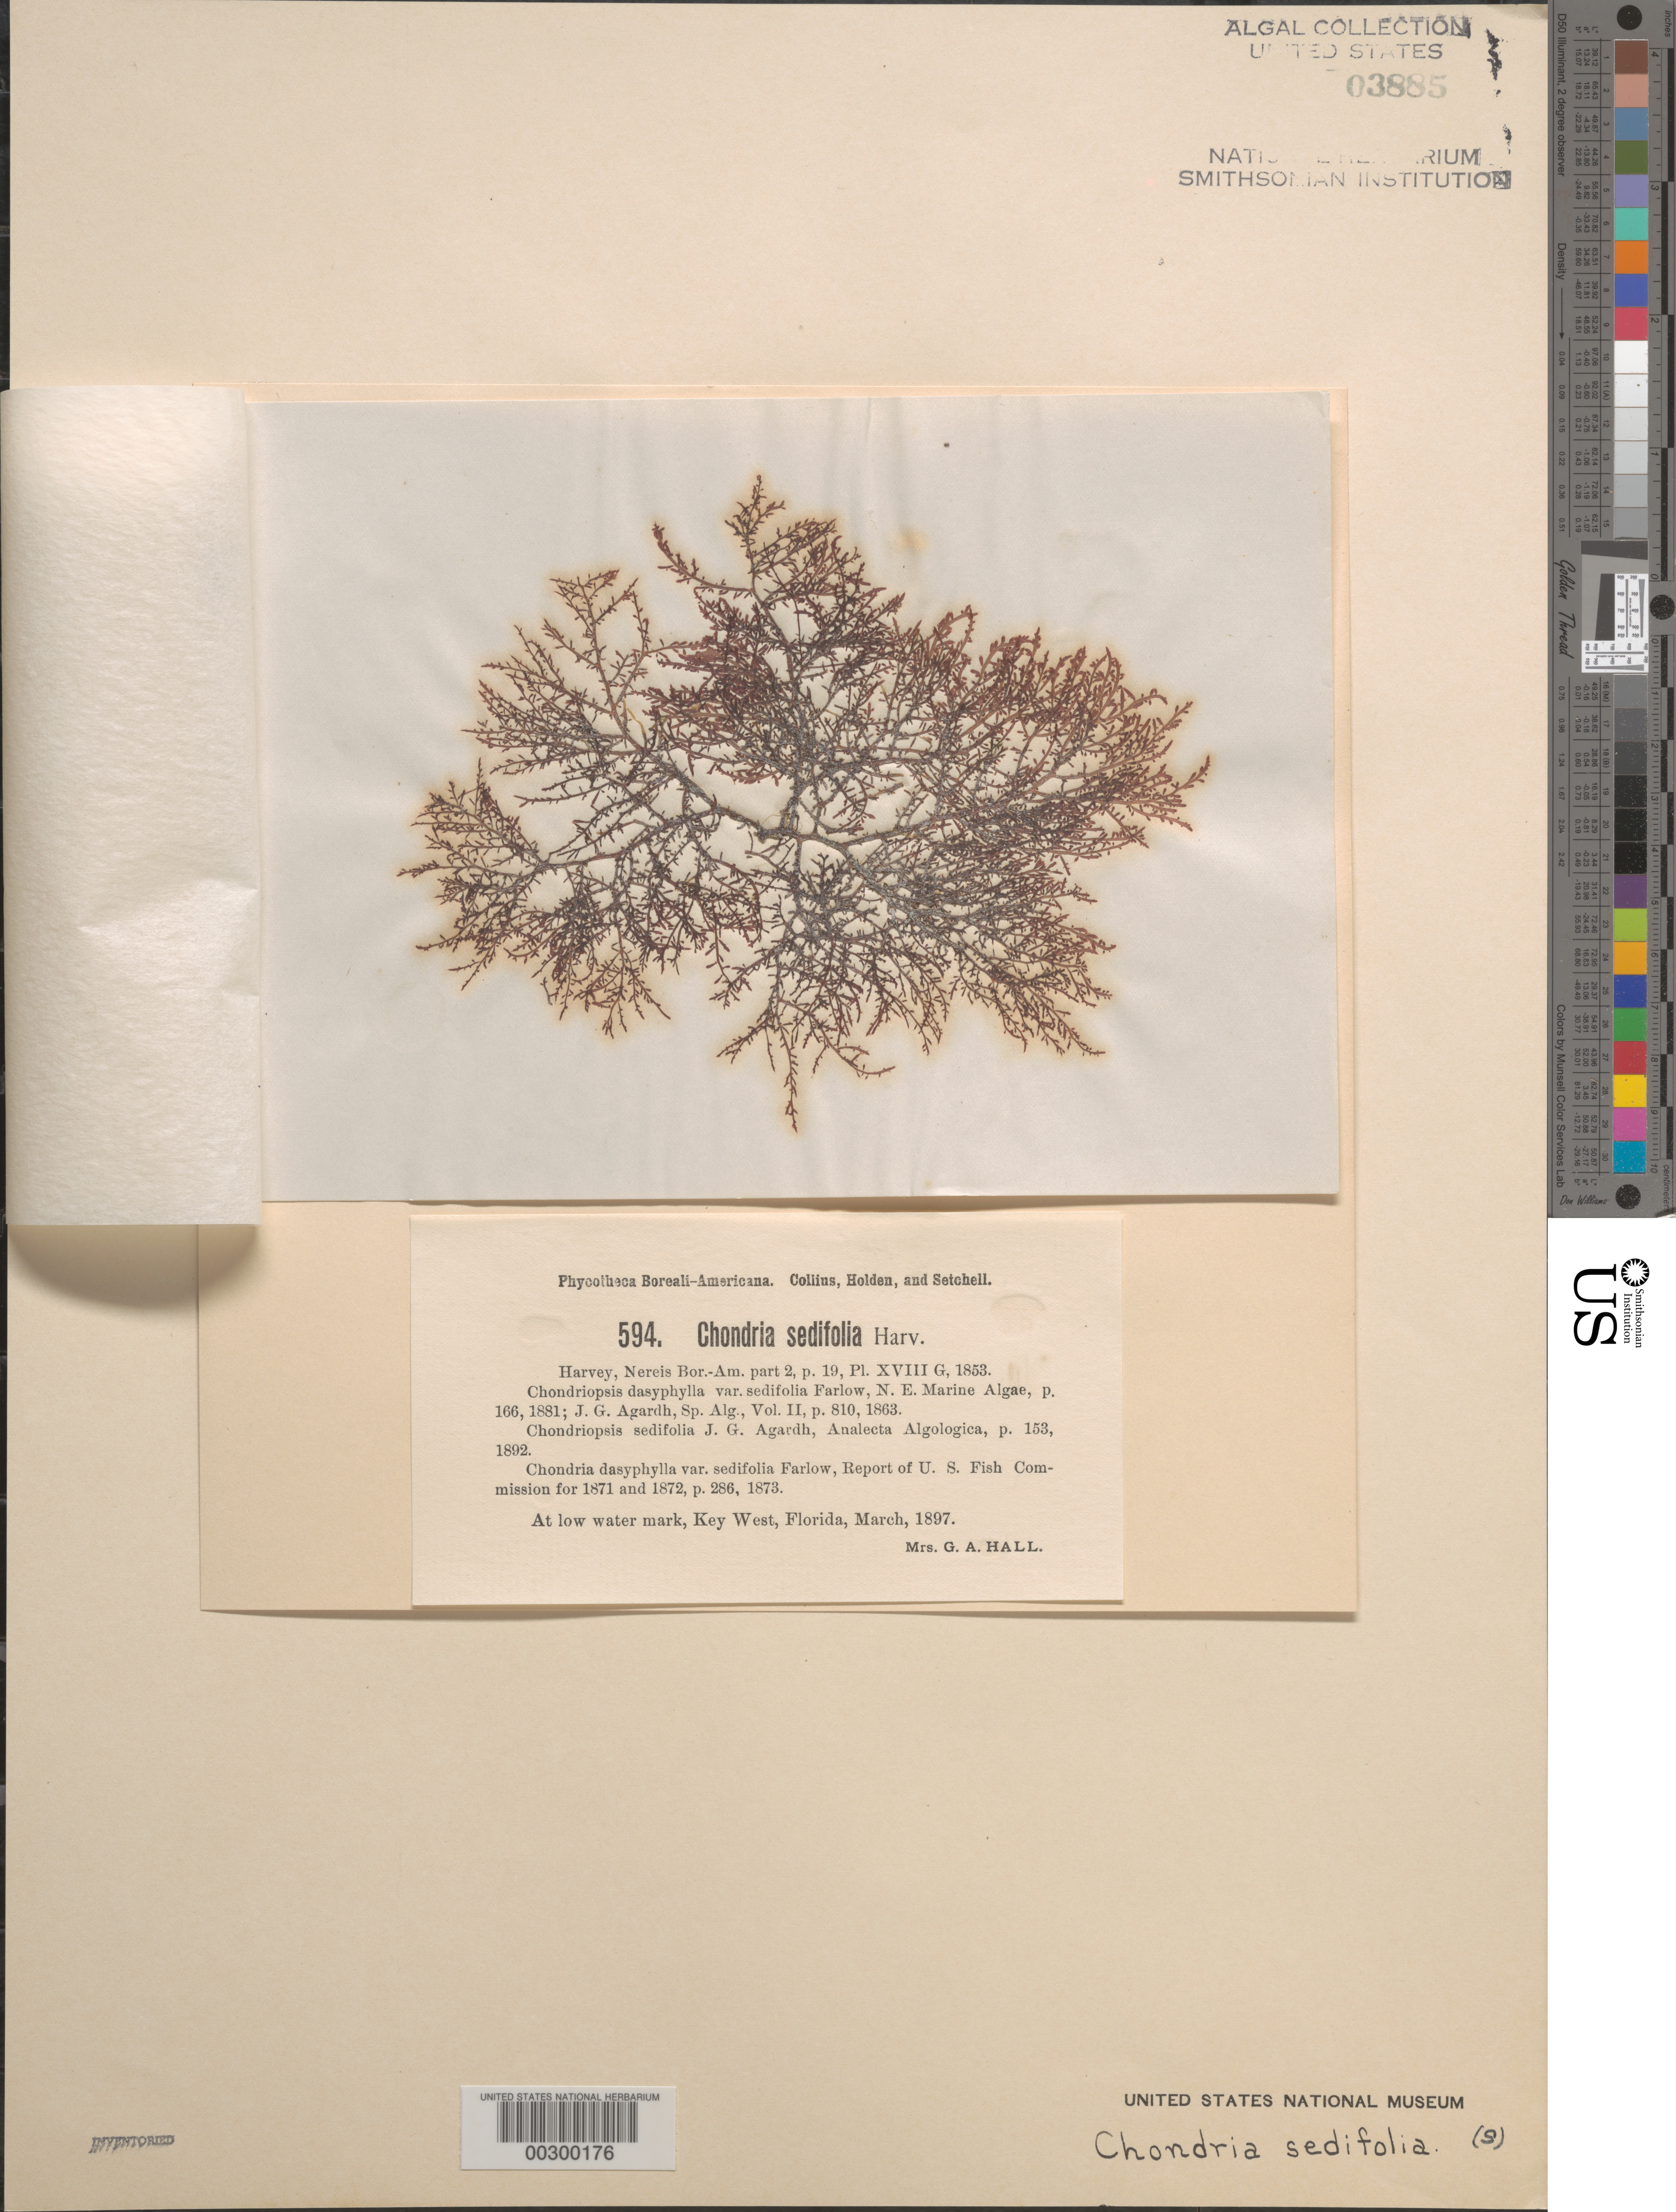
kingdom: Plantae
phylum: Rhodophyta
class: Florideophyceae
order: Ceramiales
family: Rhodomelaceae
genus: Chondria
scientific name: Chondria sedifolia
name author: Harv.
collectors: Mrs. Hall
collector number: PB-A 594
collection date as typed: Mar 1897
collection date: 1897-03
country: United States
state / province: Florida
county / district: Monroe County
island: Key West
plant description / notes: Collins, Holden & Setchell, Phycotheca Boreali-Americana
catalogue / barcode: US 3885